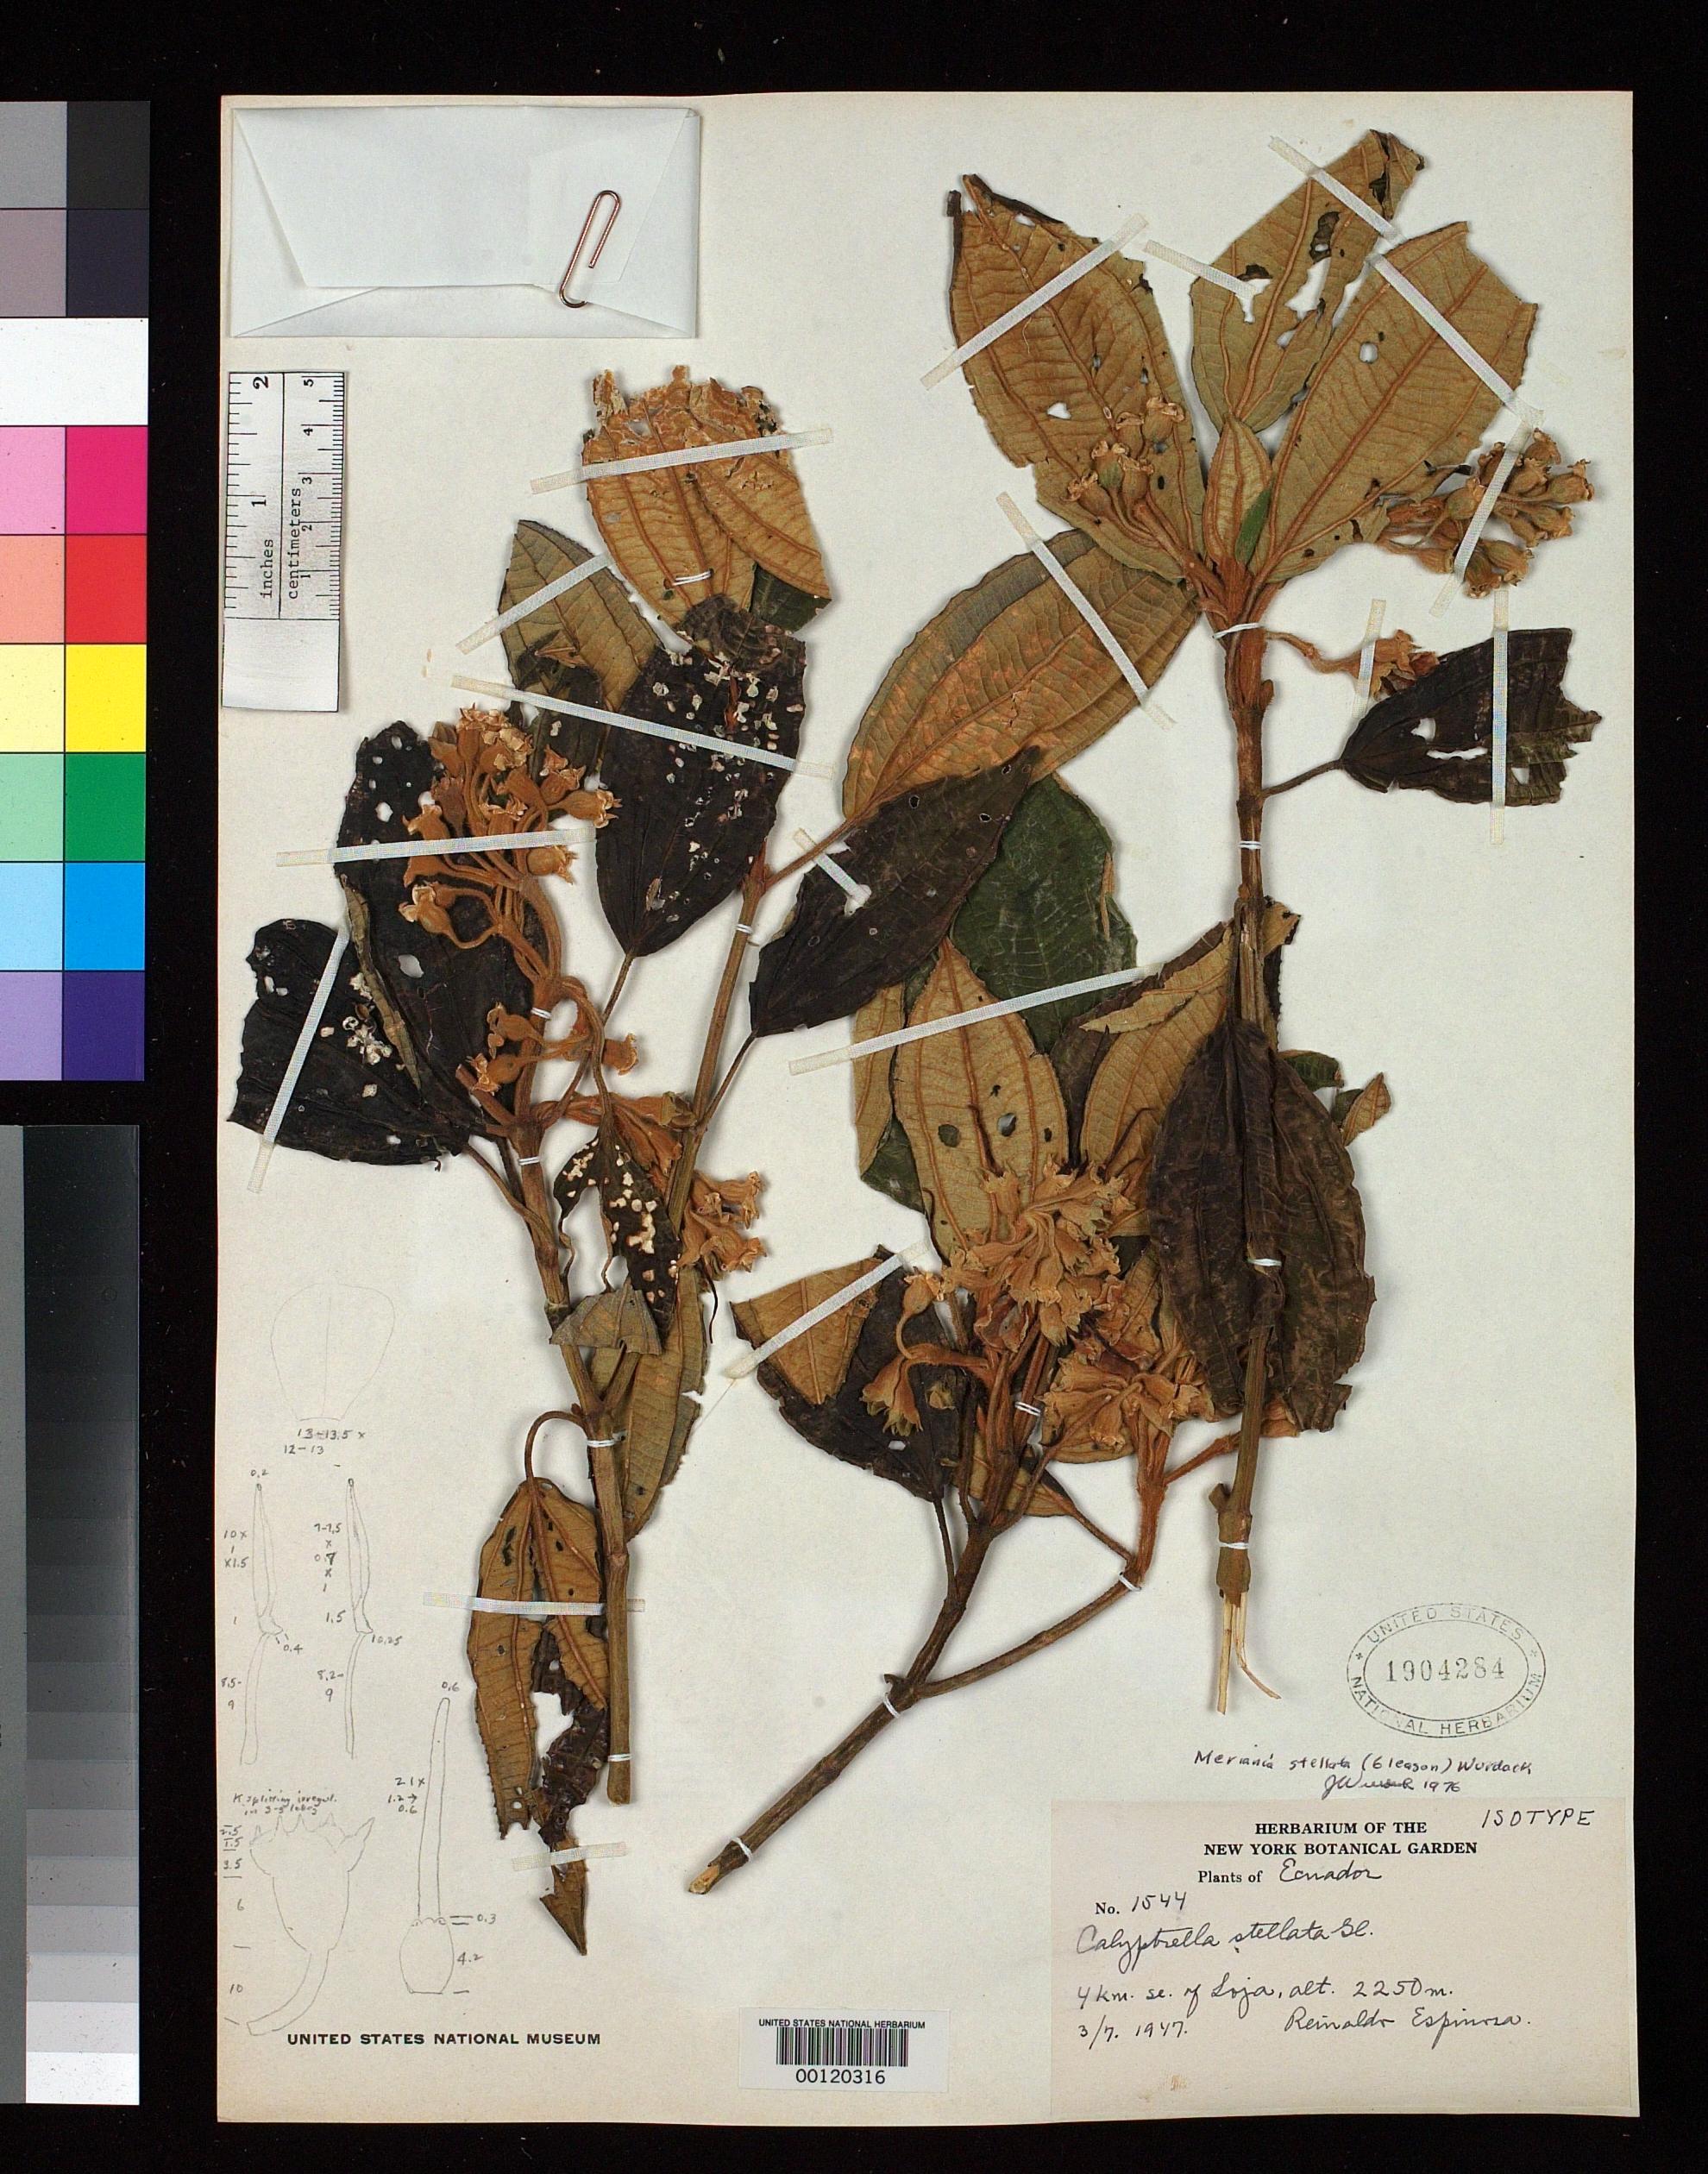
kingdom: Plantae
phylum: Tracheophyta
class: Magnoliopsida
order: Myrtales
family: Melastomataceae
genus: Calyptrella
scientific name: Calyptrella stellata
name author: Gleason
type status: Isotype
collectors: R. Espinosa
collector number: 1544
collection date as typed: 03 Jul 1947 or 07 Mar 1947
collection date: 1947-03-07 or 1947-07-03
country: Ecuador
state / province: Loja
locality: SE of Loja.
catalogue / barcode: US 1904284